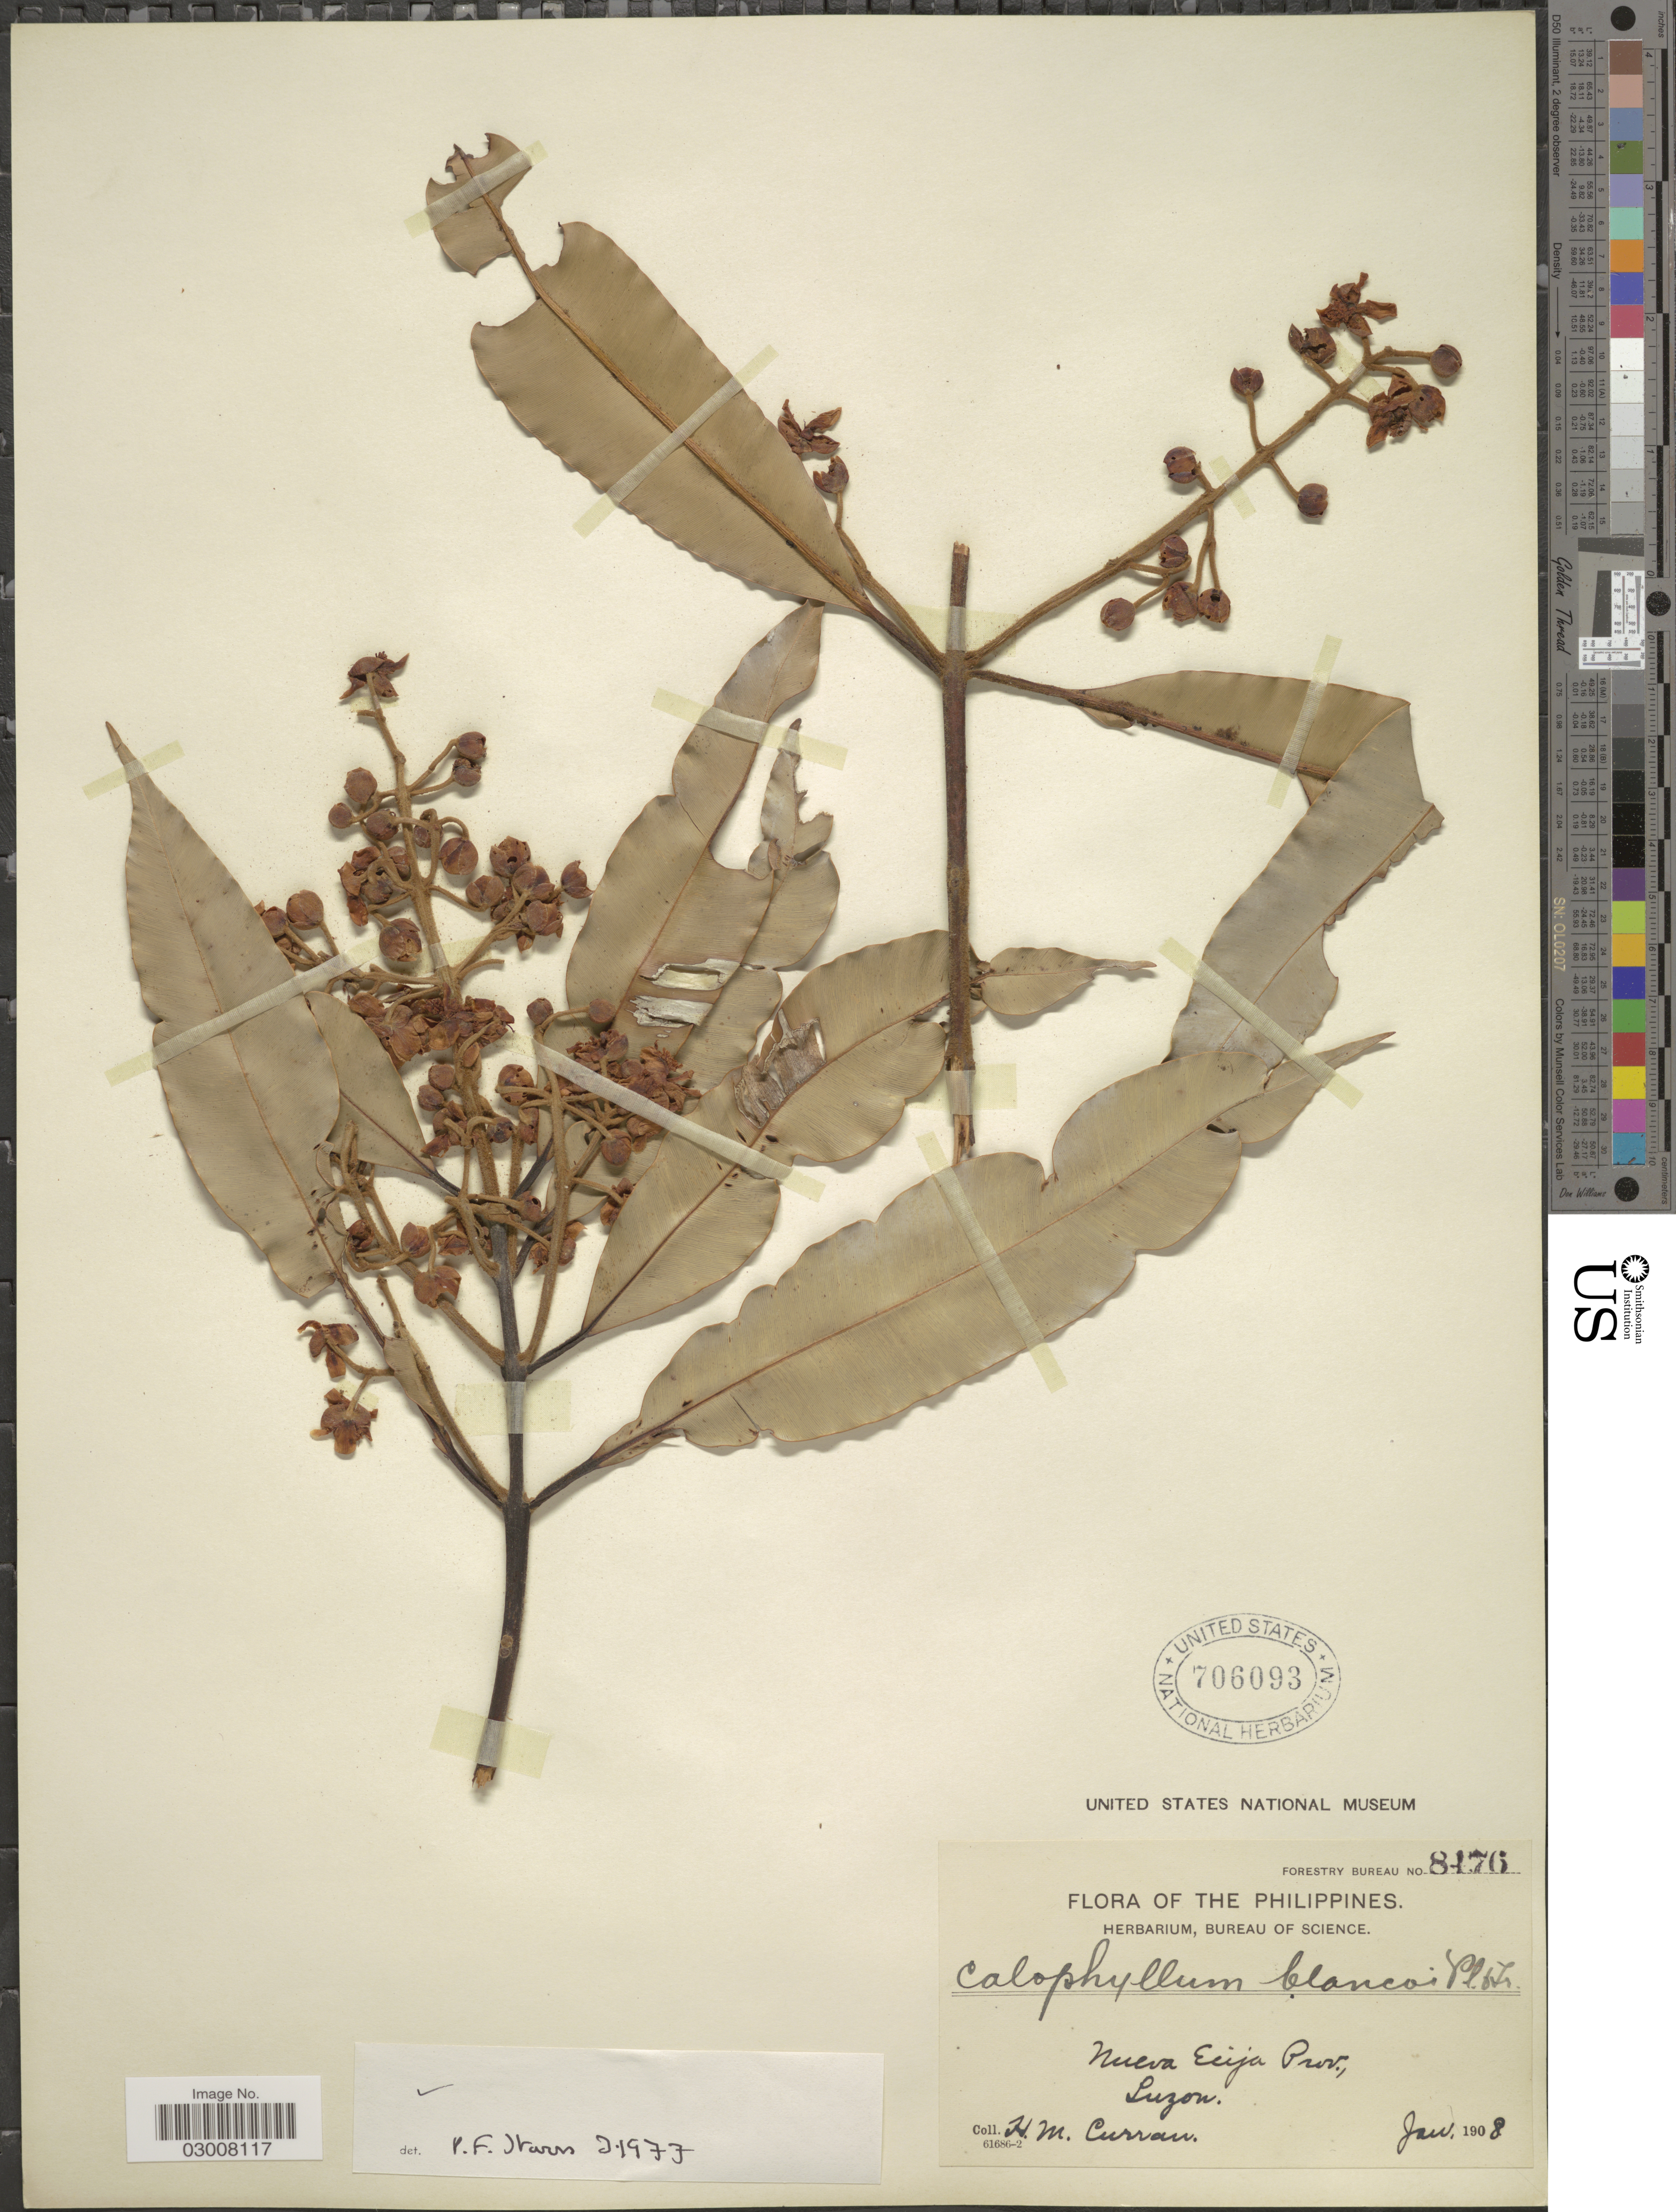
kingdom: Plantae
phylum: Tracheophyta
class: Magnoliopsida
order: Malpighiales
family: Calophyllaceae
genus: Calophyllum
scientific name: Calophyllum blancoi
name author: Planch. & Triana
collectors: H. M. Curran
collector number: Forestry Bureau 8476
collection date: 1908-01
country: Philippines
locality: Nueva Ecija Prov. Luzon.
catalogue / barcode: US 706093